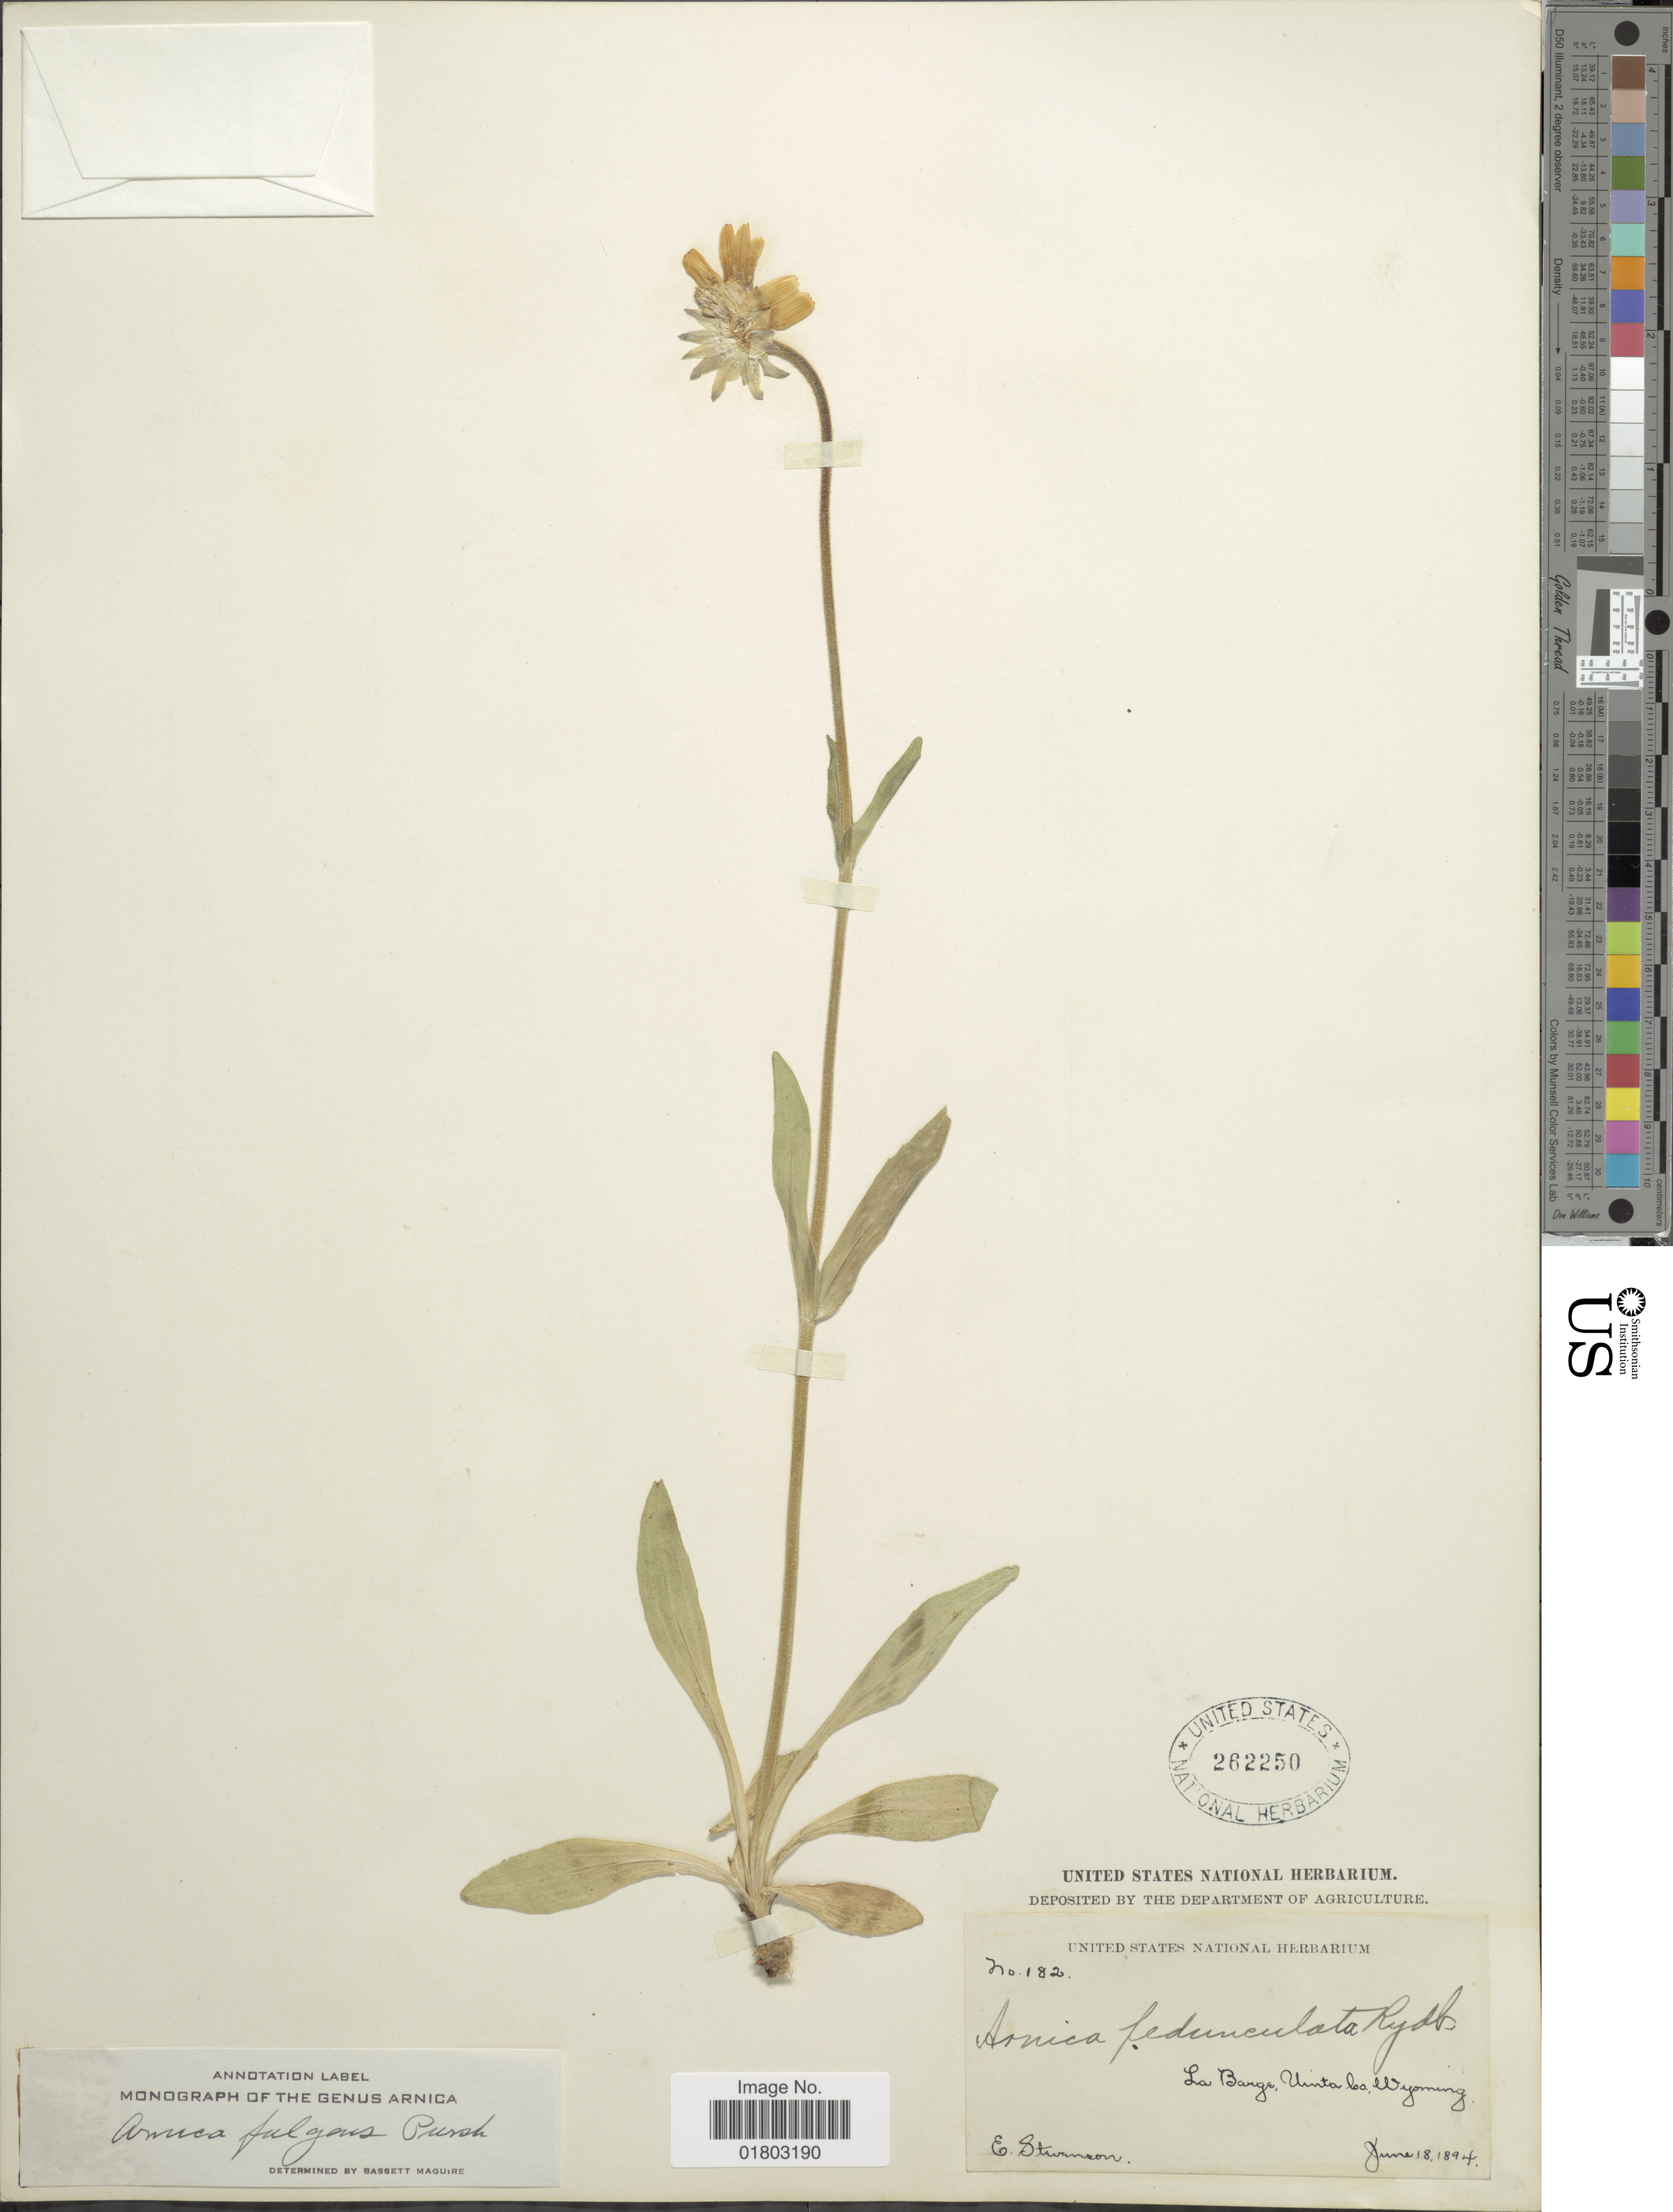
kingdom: Plantae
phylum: Tracheophyta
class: Magnoliopsida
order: Asterales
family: Asteraceae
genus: Arnica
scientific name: Arnica fulgens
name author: Pursh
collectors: E. Stevenson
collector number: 182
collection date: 1894-06-18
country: United States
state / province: Wyoming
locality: La Barge, Uinta Co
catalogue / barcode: US 262250